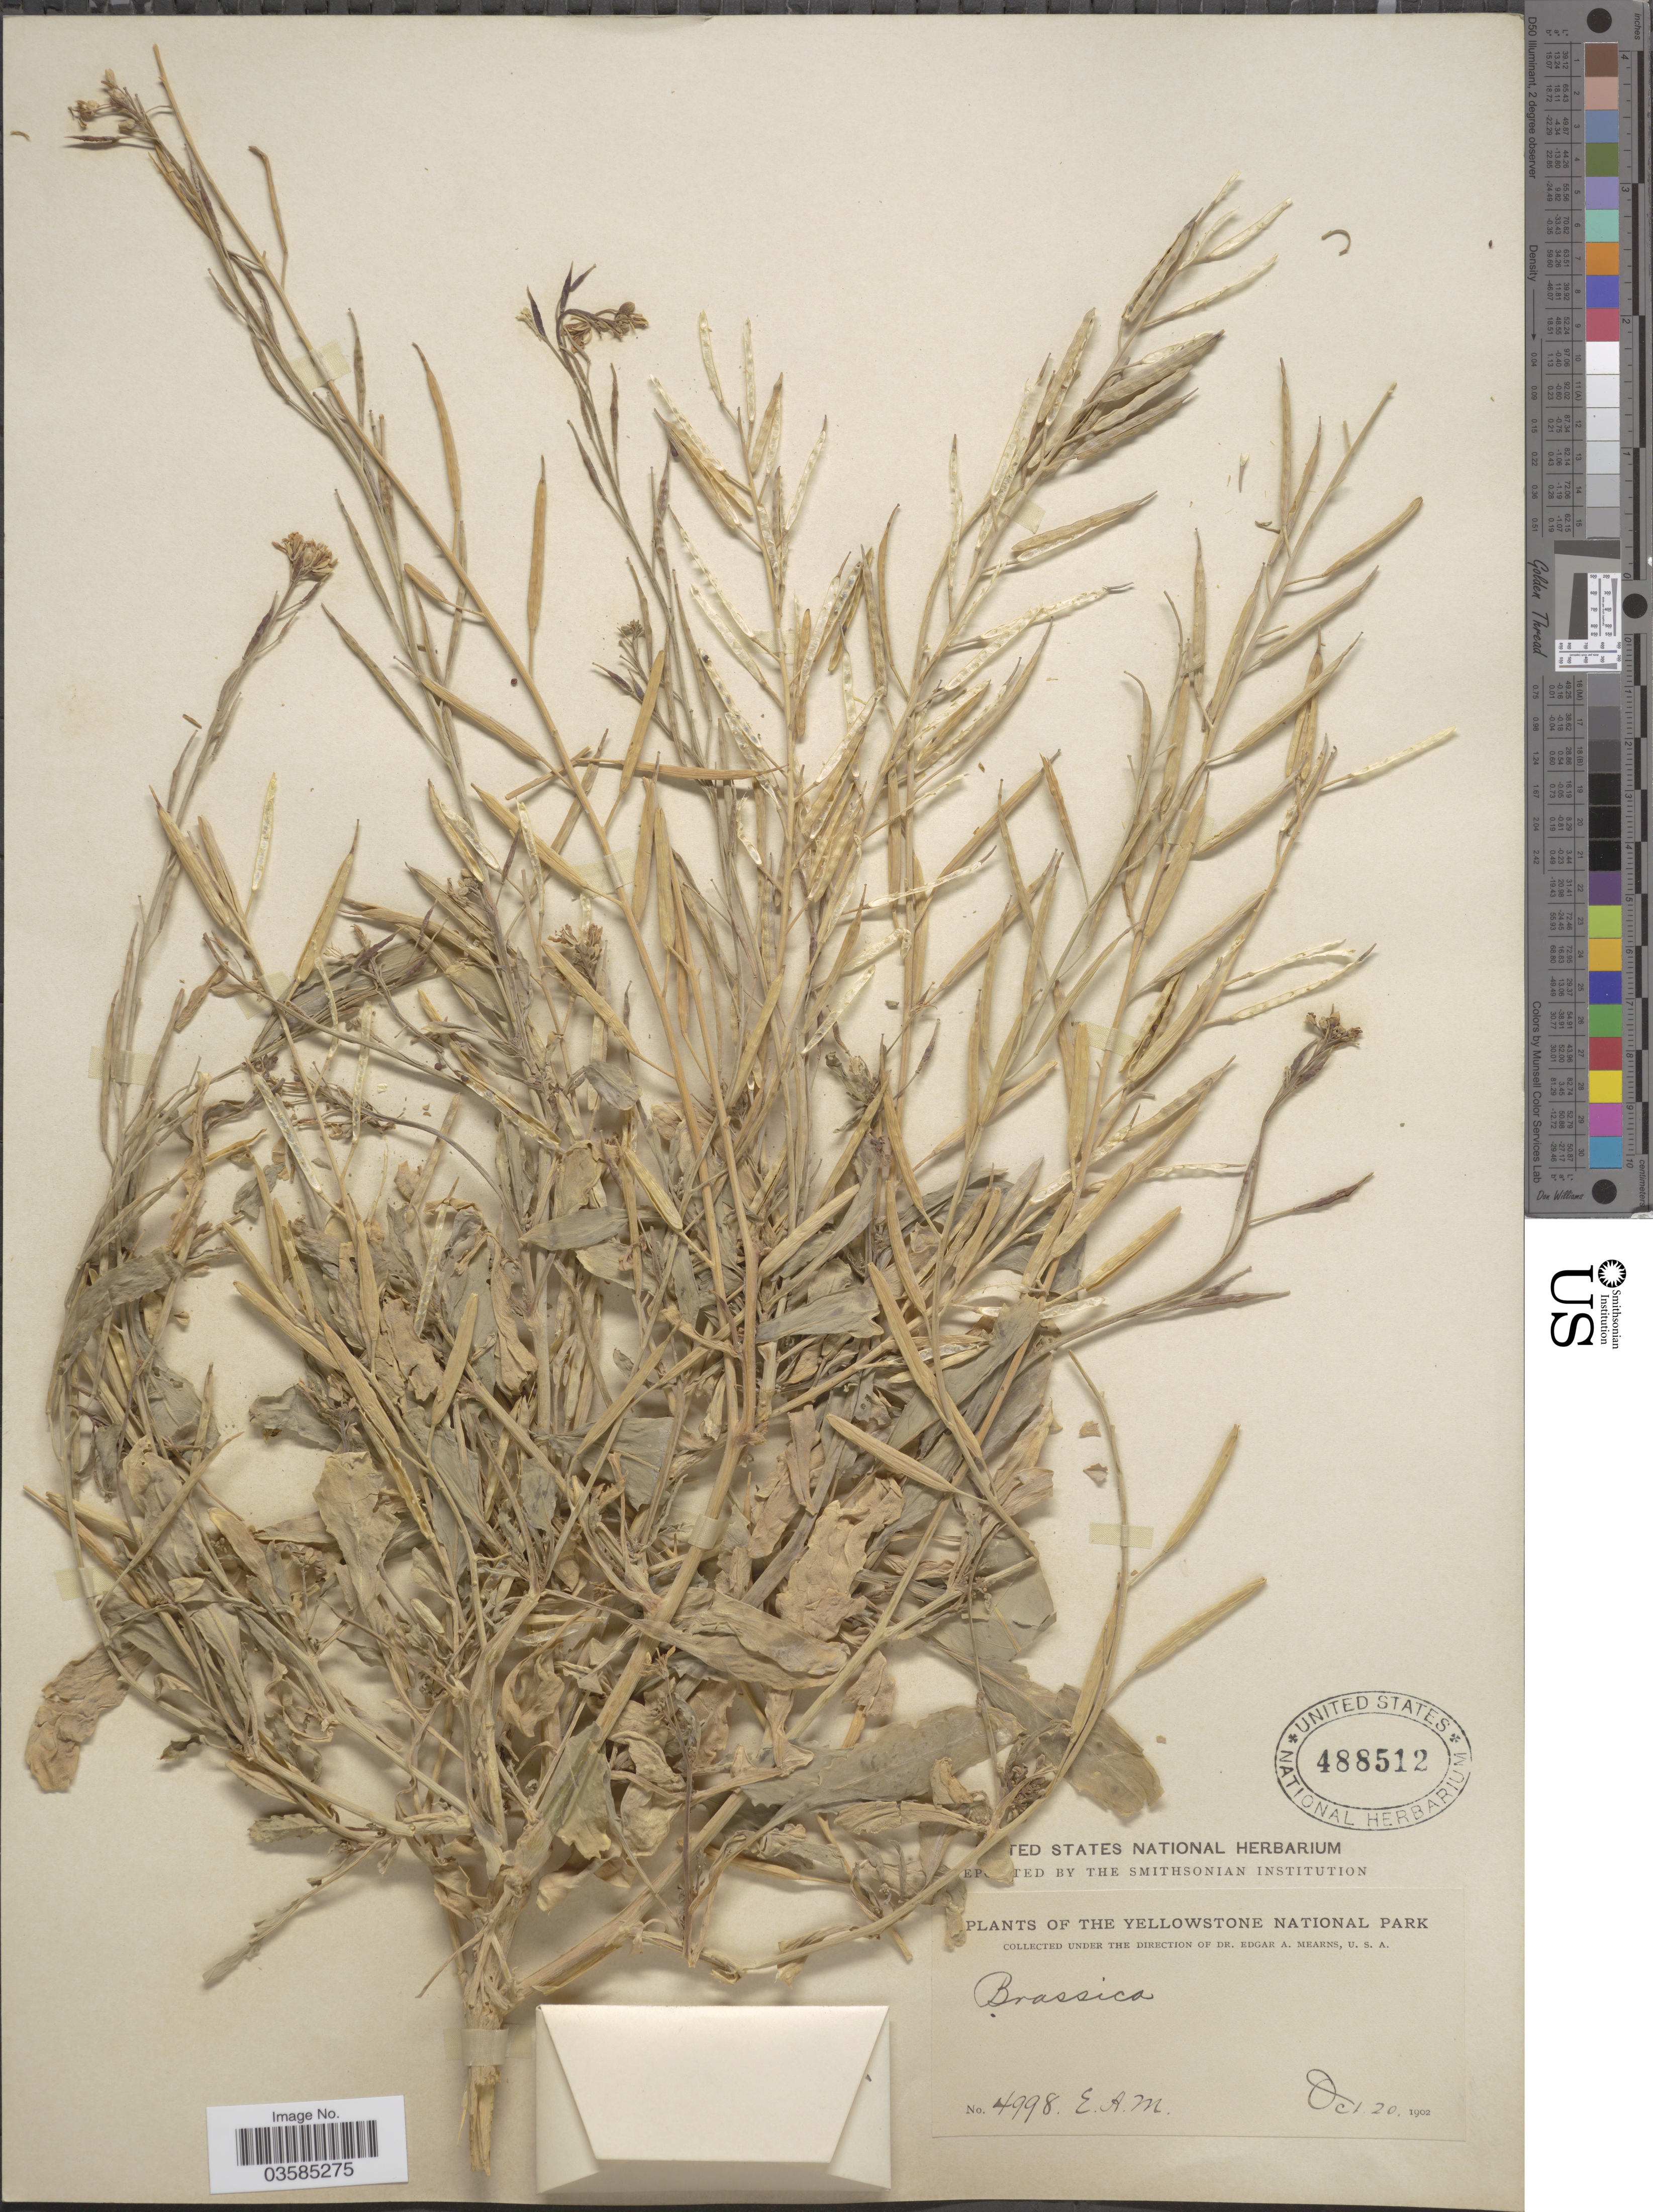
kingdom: Plantae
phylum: Tracheophyta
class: Magnoliopsida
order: Brassicales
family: Brassicaceae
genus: Brassica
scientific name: Brassica sp.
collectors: E. A. Mearns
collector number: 4998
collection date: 1902-10-20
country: United States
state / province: Wyoming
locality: Yellowstone National Park.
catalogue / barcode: US 488512